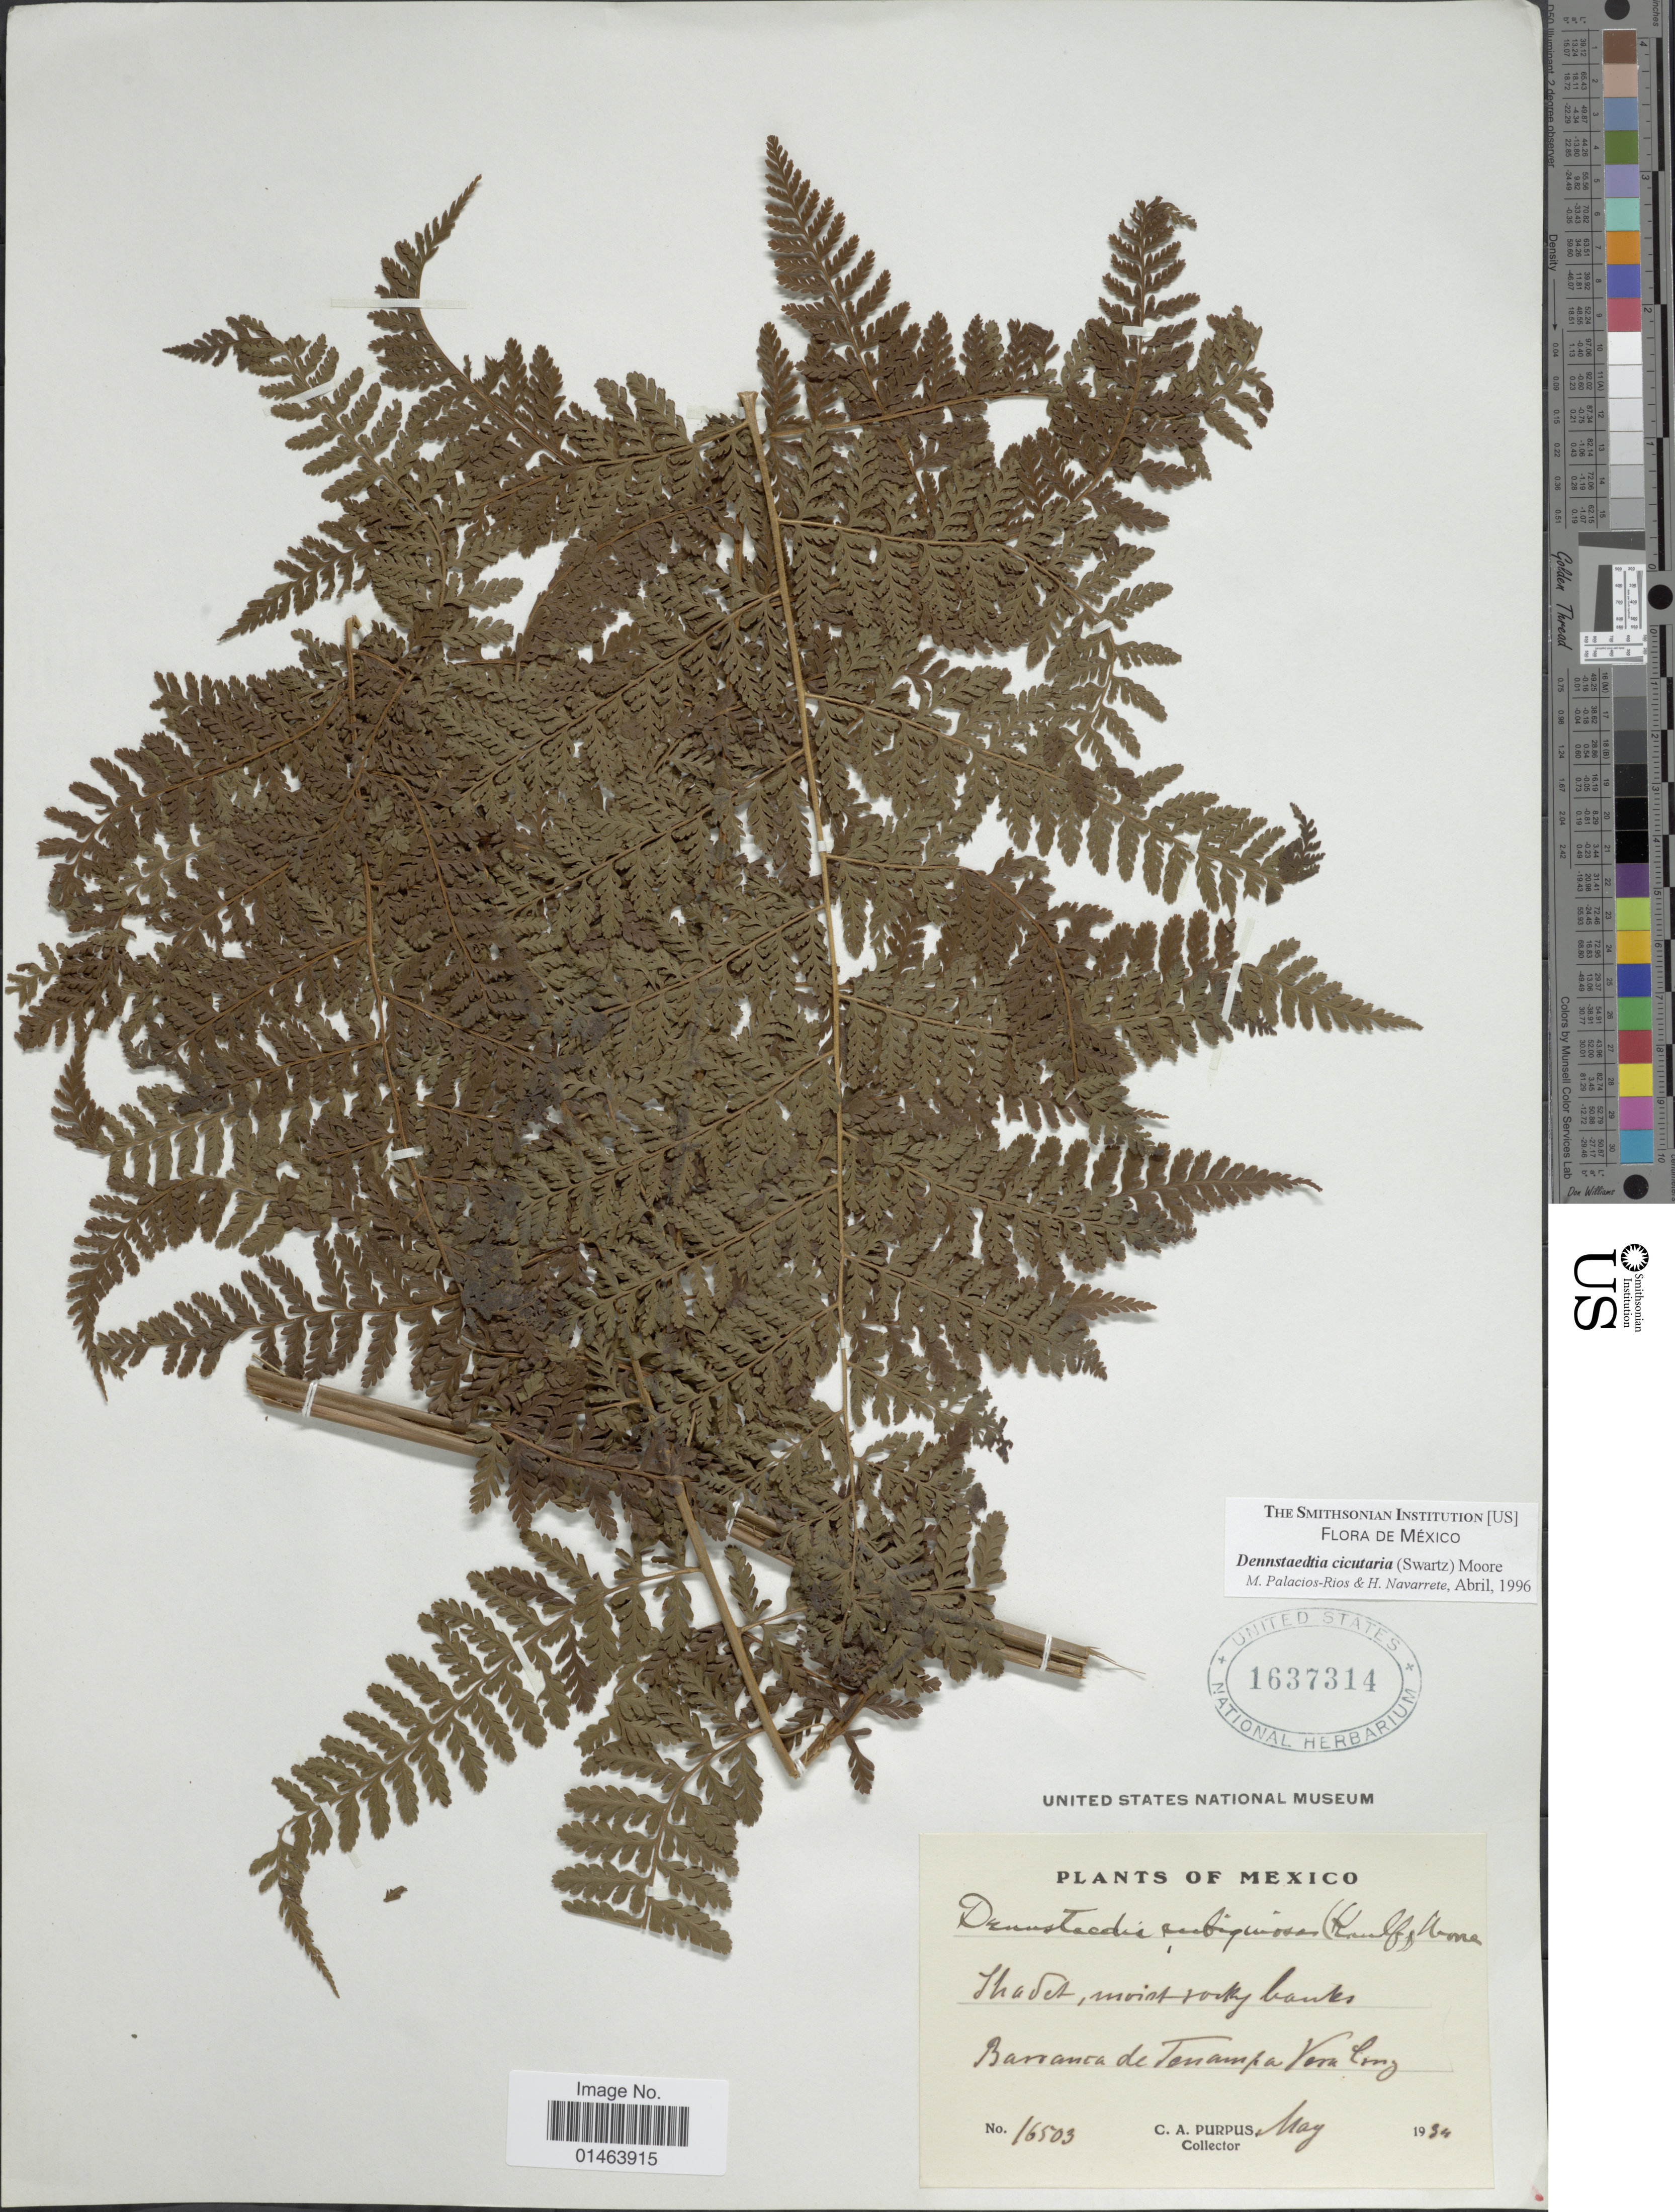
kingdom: Plantae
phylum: Tracheophyta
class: Polypodiopsida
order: Polypodiales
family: Dennstaedtiaceae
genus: Dennstaedtia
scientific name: Dennstaedtia cicutaria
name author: (Sw.) T. Moore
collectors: C. A. Purpus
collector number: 16503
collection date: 1934-05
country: Mexico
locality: Mexico, Barranca de Tonampa Vera Cruz.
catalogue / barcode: US 1637314